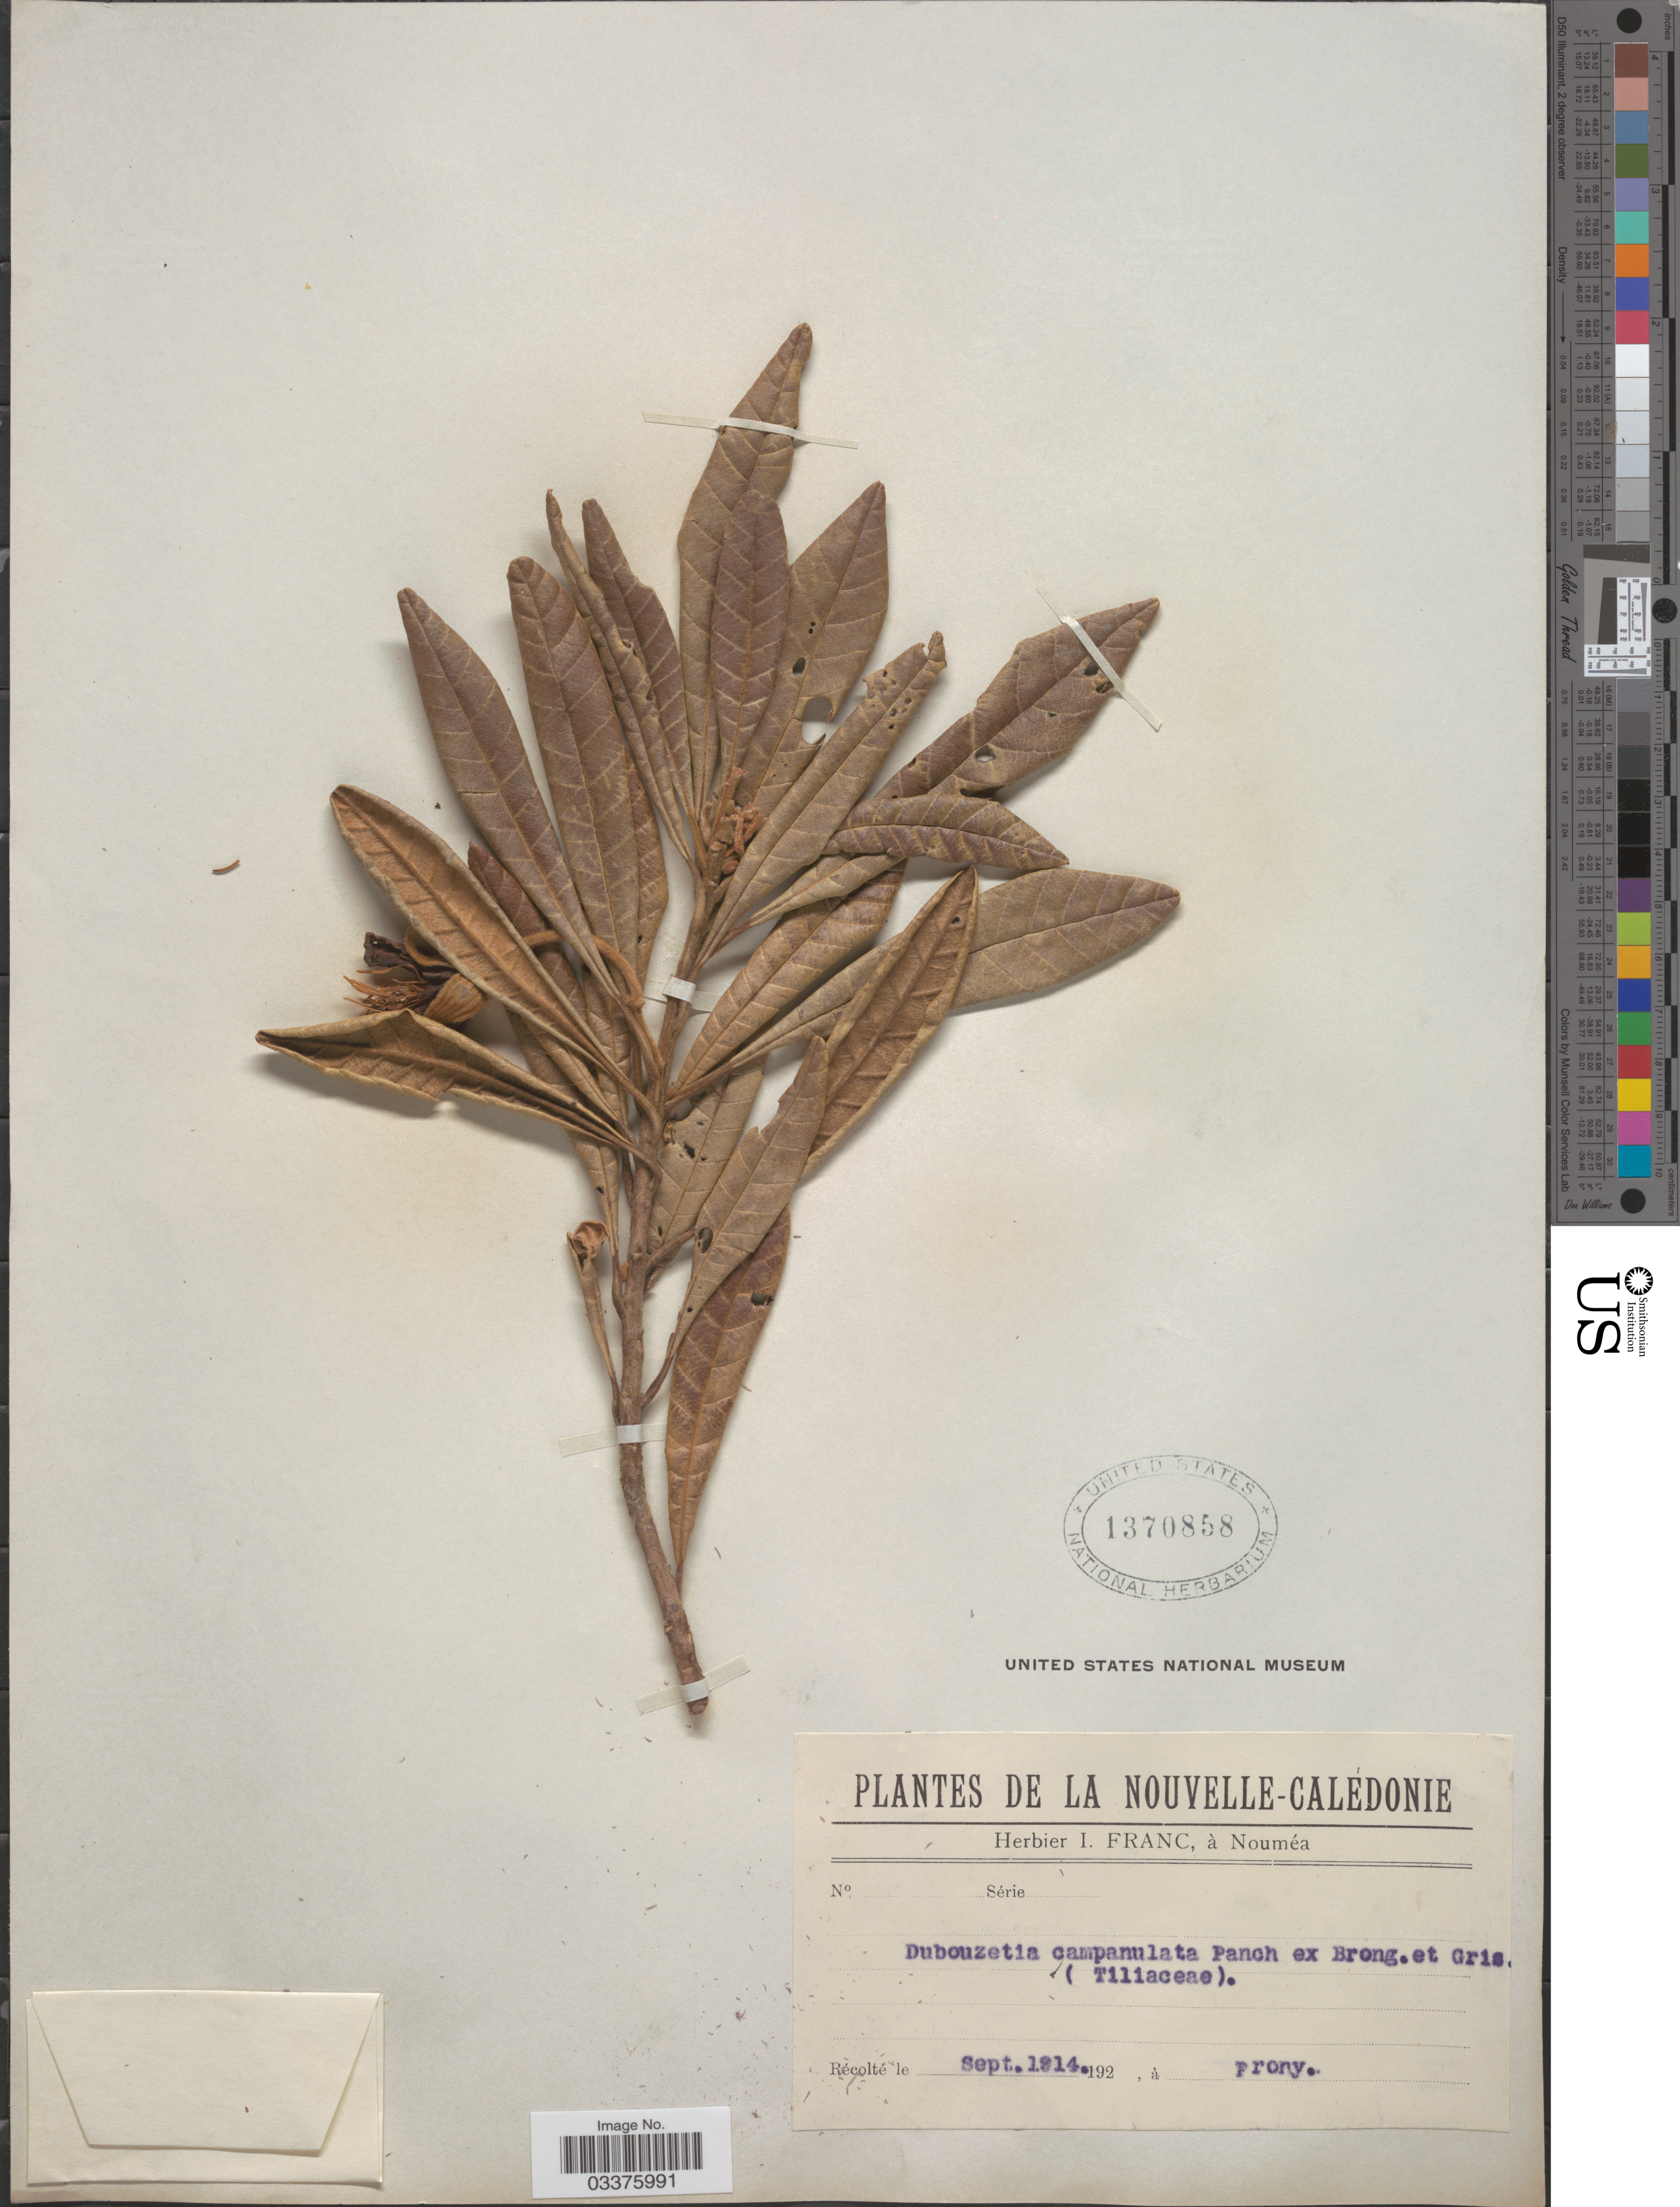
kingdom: Plantae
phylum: Tracheophyta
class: Magnoliopsida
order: Oxalidales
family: Elaeocarpaceae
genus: Dubouzetia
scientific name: Dubouzetia campanulata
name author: Pancher ex Brongn. & Gris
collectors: ex herb. I. Franc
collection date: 1914-09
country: New Caledonia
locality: Nouvelle-Calédonie. Prony.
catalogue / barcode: US 1370858